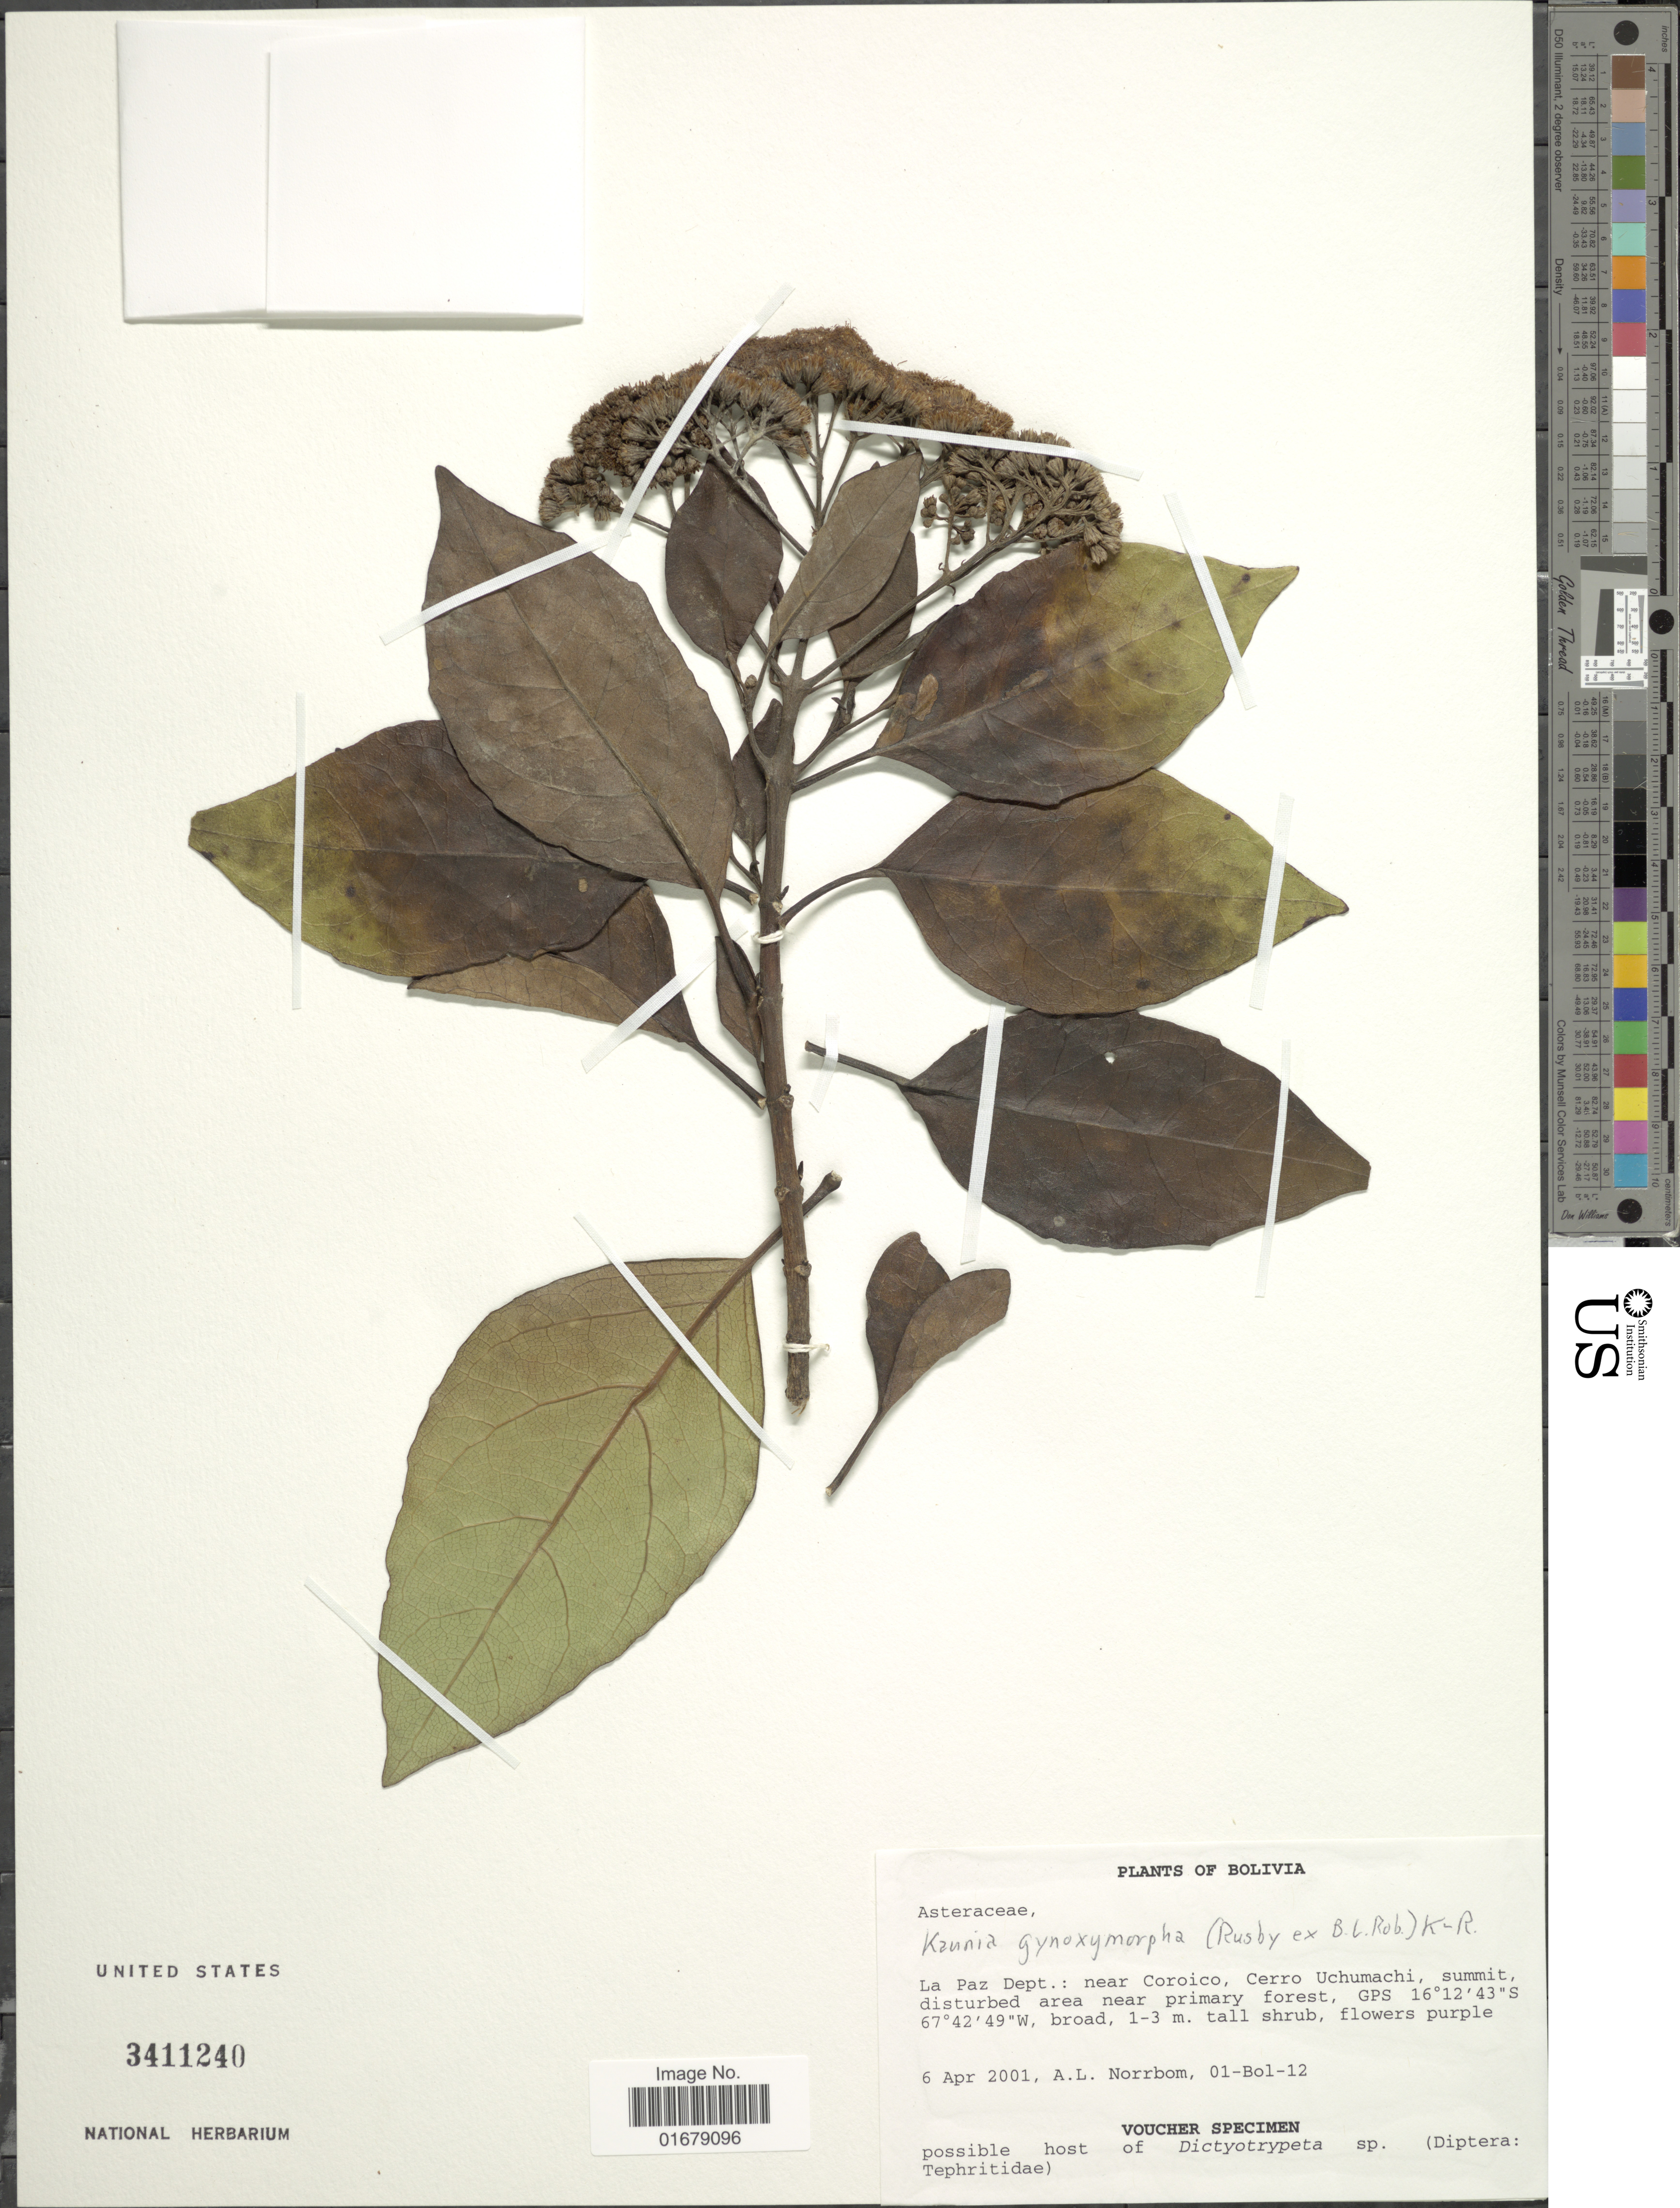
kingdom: Plantae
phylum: Tracheophyta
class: Magnoliopsida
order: Asterales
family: Asteraceae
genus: Kaunia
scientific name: Kaunia gynoximorpha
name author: (Rusby ex B.L. Rob.) R.M. King & H. Rob.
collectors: A. L. Norrbom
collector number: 01-Bol-12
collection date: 2001-04-06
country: Bolivia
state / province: La Paz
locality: Bolivia. La Paz Dept.: near Coroico, Cerro Uchumachi, summit, disturbed area near primary forest.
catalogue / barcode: US 3411240